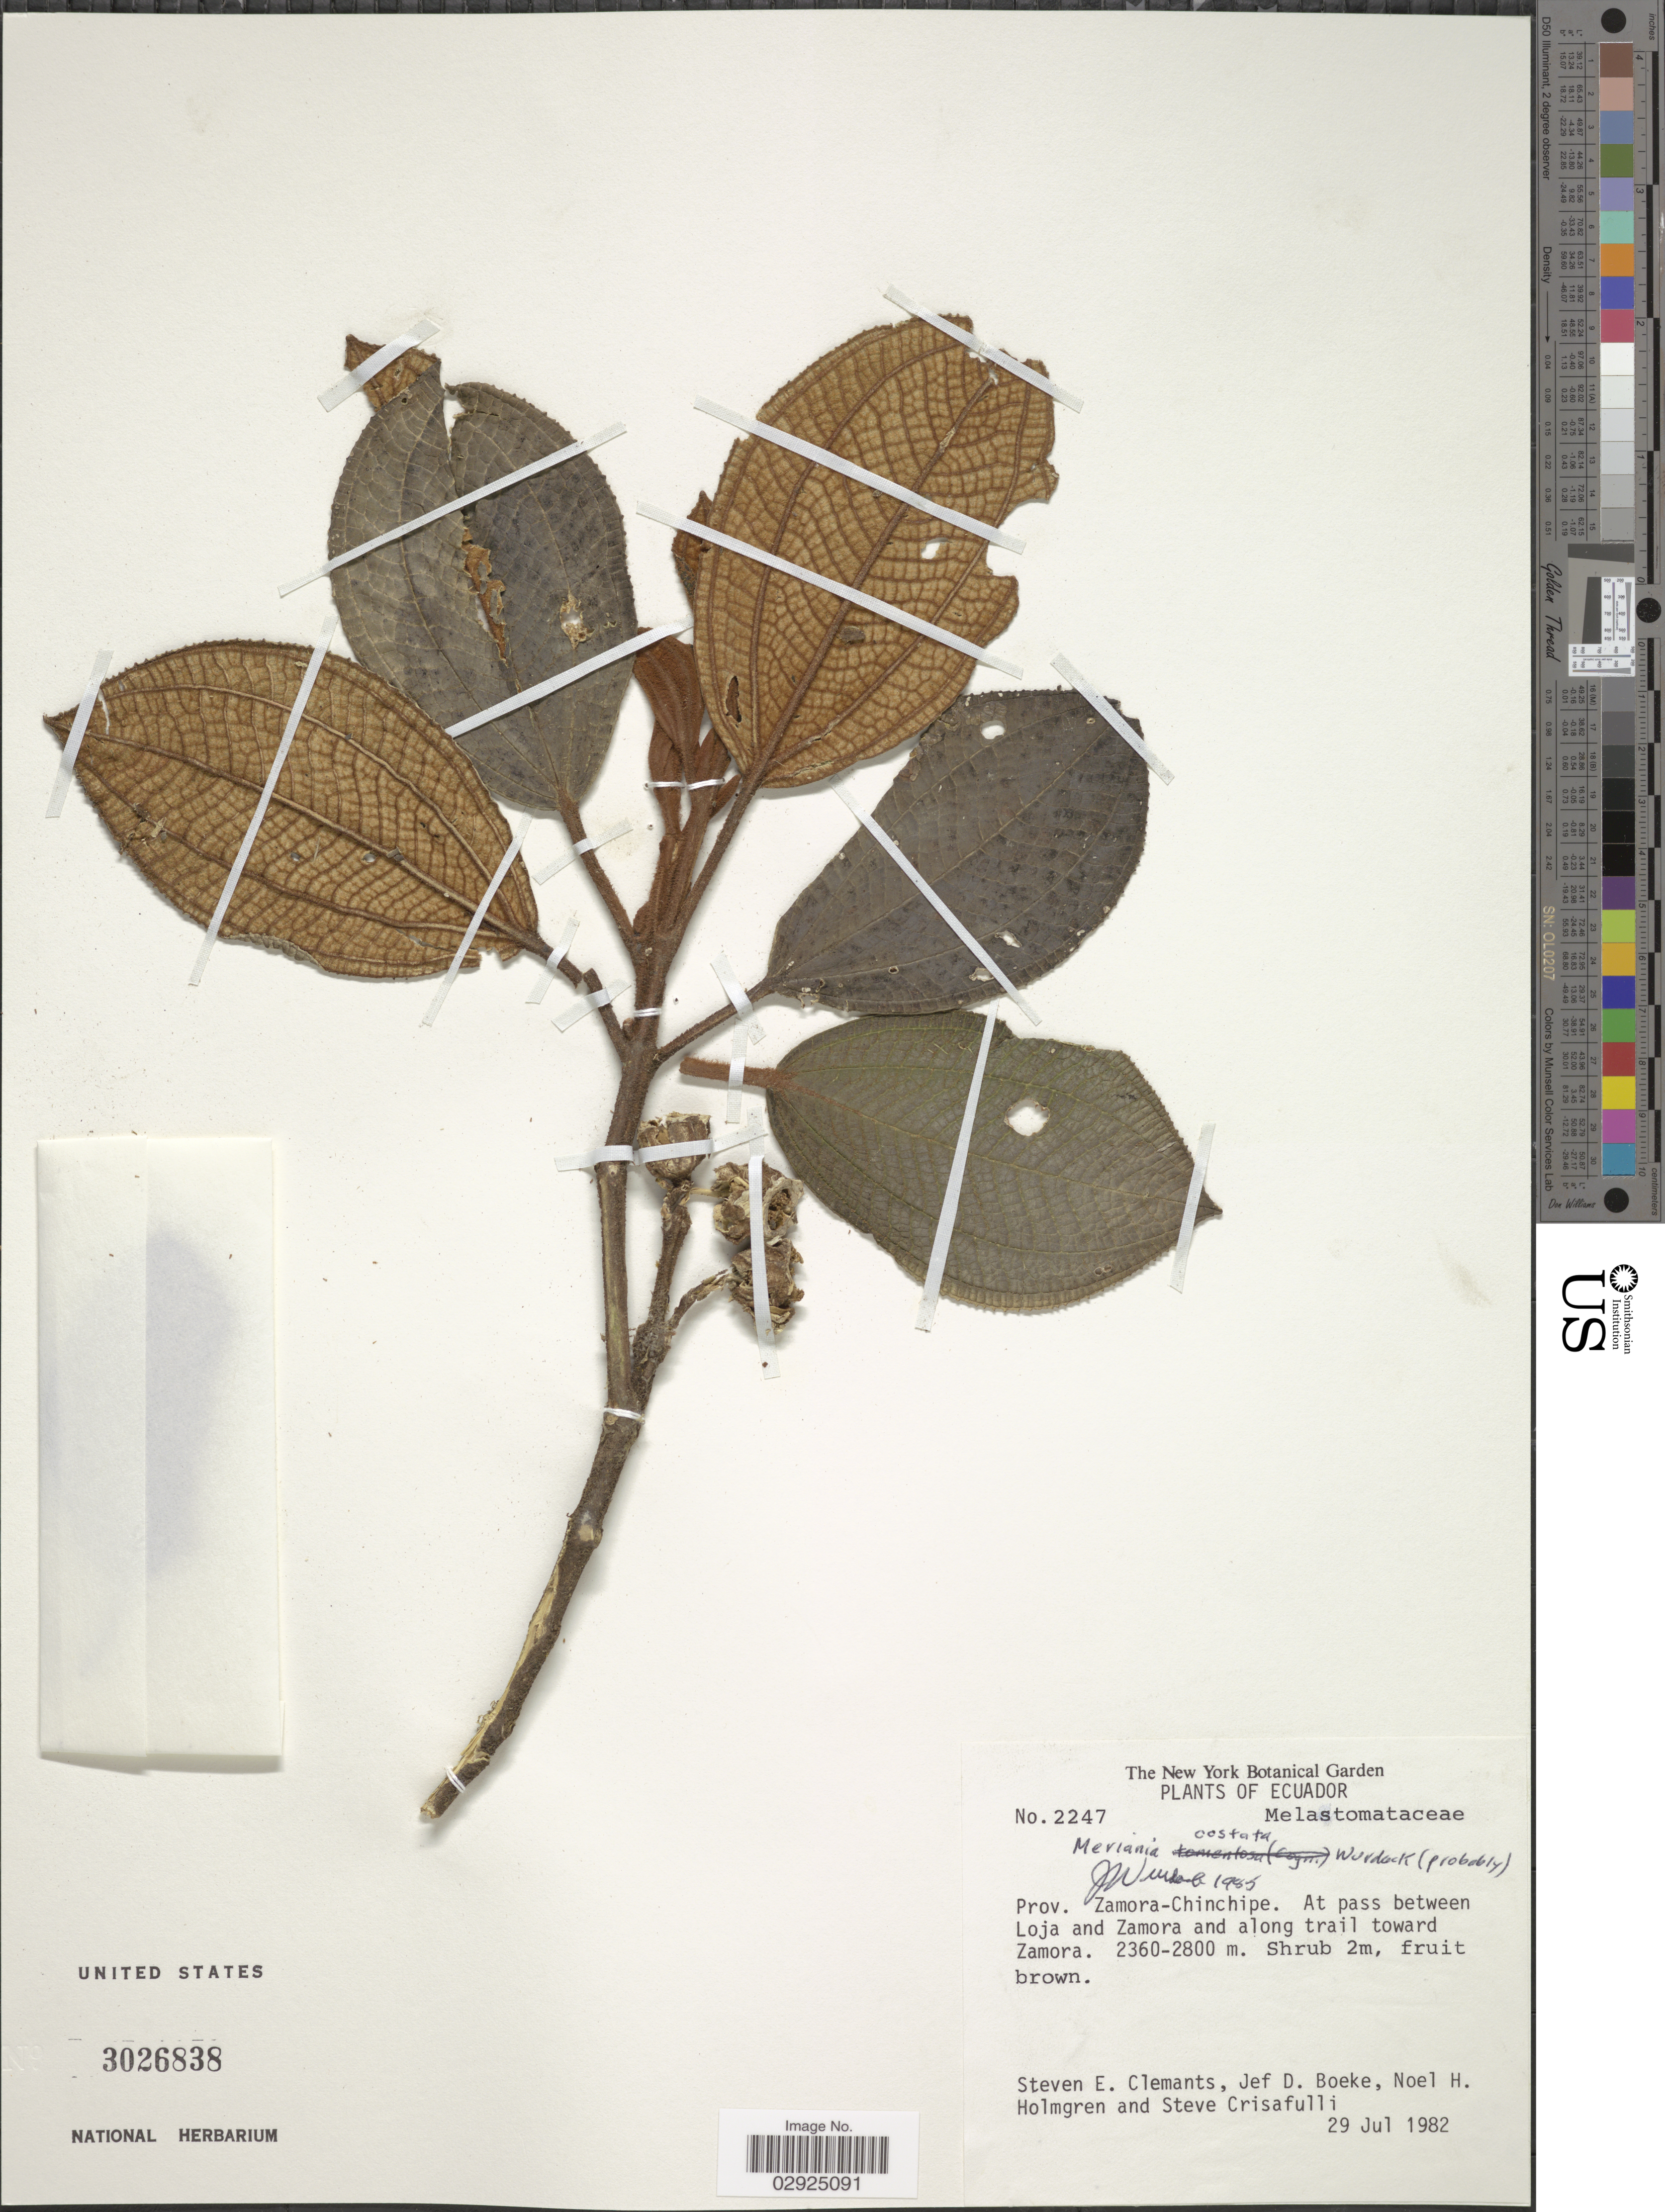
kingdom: Plantae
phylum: Tracheophyta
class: Magnoliopsida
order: Myrtales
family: Melastomataceae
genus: Meriania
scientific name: Meriania costata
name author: Wurdack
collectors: S. Clemants, J. Boeke, N. H. Holmgren & S. Crisafulli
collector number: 2247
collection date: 1982-07-29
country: Ecuador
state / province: Zamora-Chinchipe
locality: At pass between Loja and Zamora and along trail toward Zamora.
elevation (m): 2360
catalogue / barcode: US 3026838